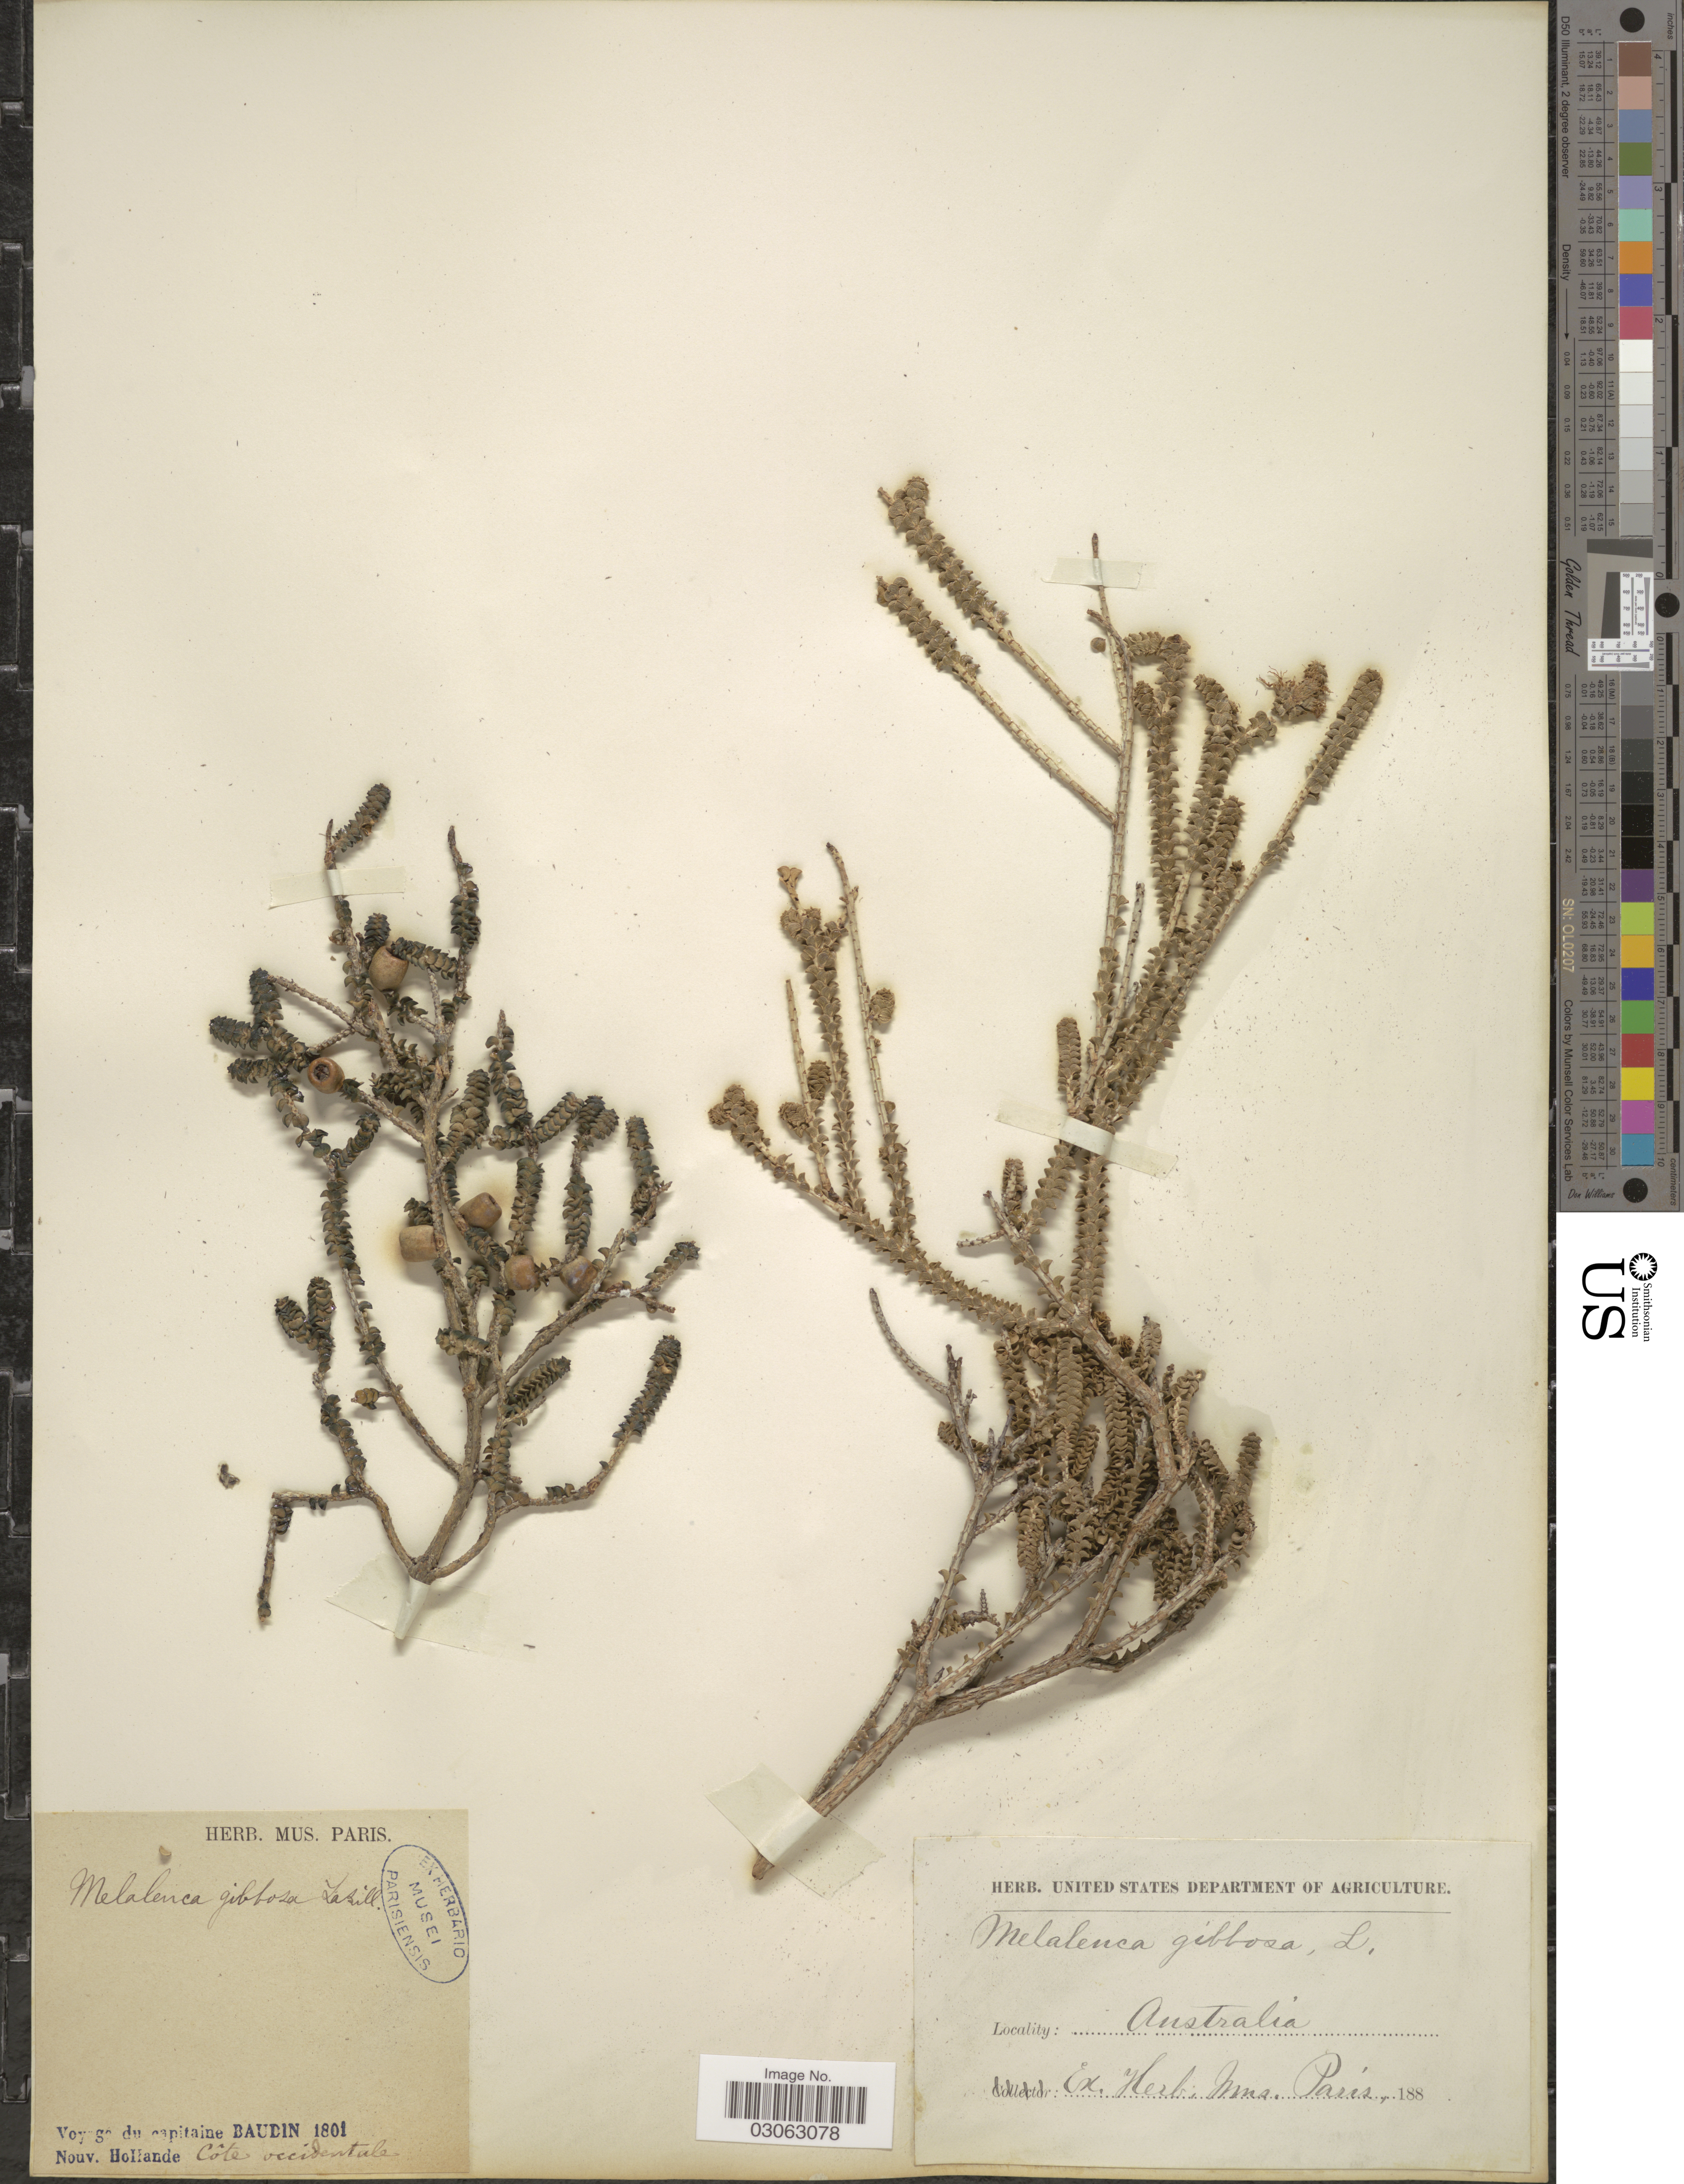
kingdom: Plantae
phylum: Tracheophyta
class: Magnoliopsida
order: Myrtales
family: Myrtaceae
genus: Melaleuca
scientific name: Melaleuca gibbosa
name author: Labill.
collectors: T. Baudin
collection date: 1801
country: Australia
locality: Nouv. Hollande. Côte occidentale.